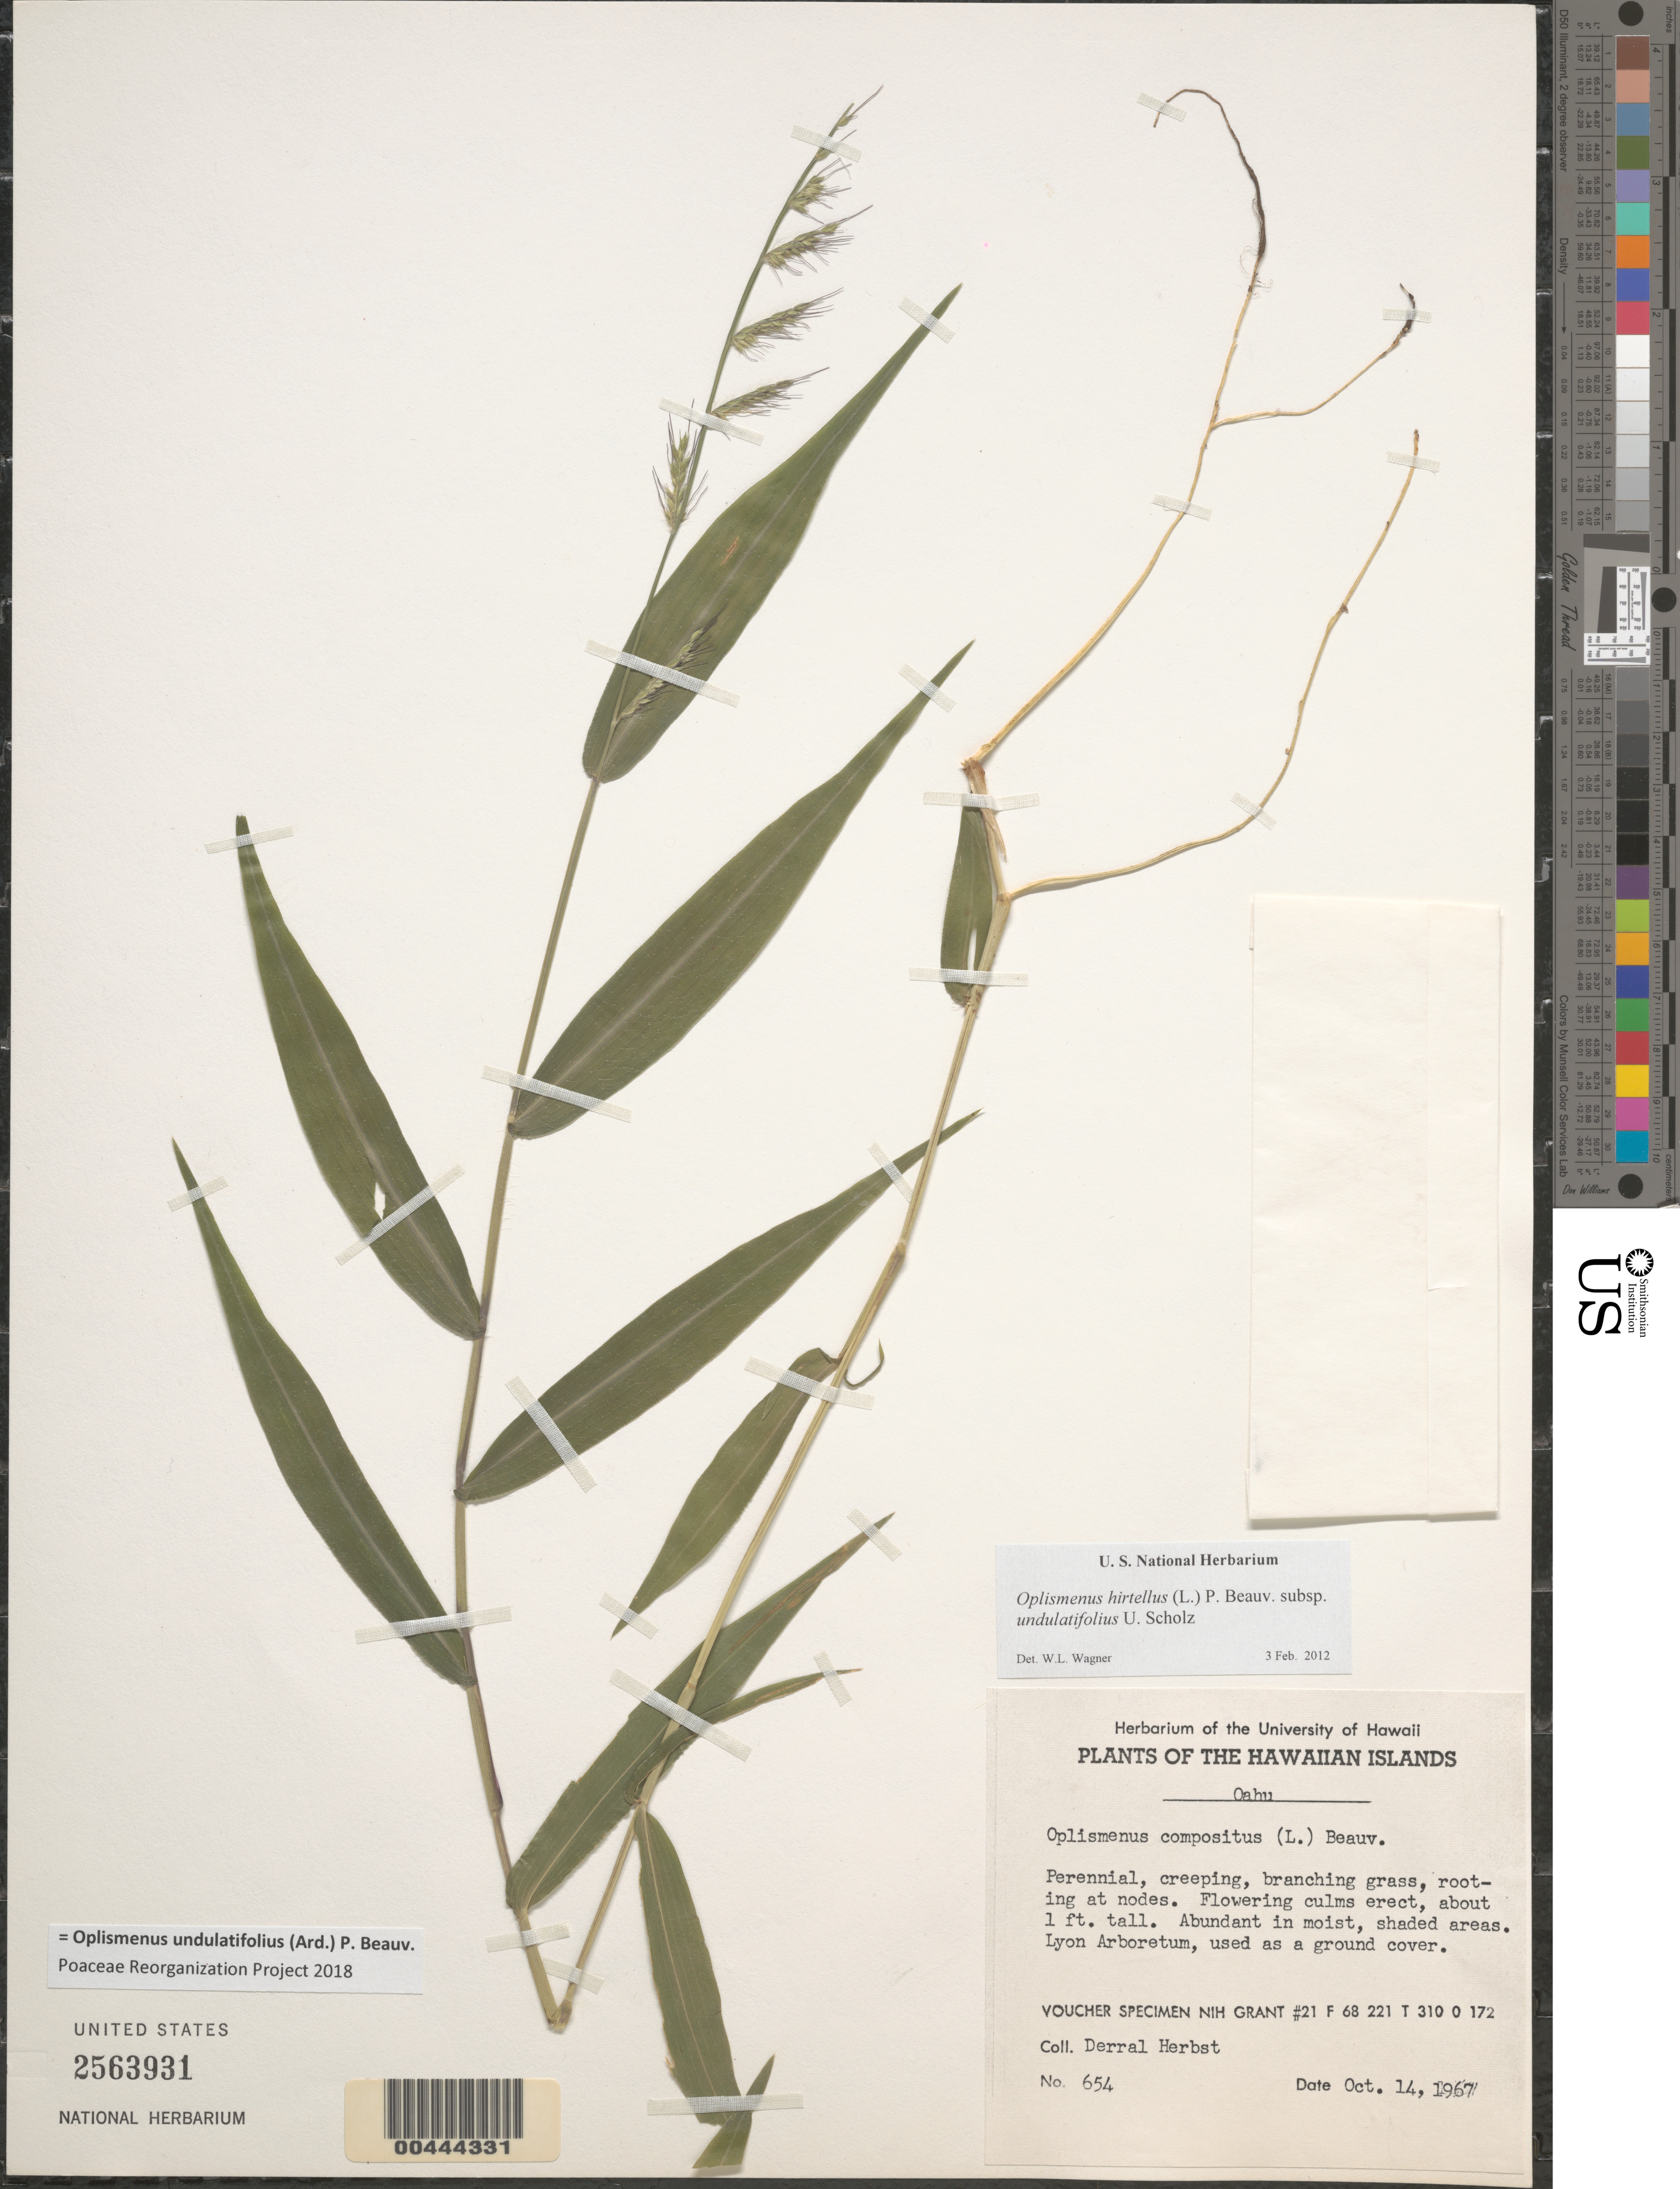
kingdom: Plantae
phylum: Tracheophyta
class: Liliopsida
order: Poales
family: Poaceae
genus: Oplismenus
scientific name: Oplismenus undulatifolius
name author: (Ard.) P. Beauv.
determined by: Poaceae Reorganization Project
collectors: D. R. Herbst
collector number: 654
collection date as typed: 14 Oct 1967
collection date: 1967-10-14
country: United States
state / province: Hawaii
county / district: Honolulu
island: Oahu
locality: Lyon Arboretum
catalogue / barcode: US 2563931